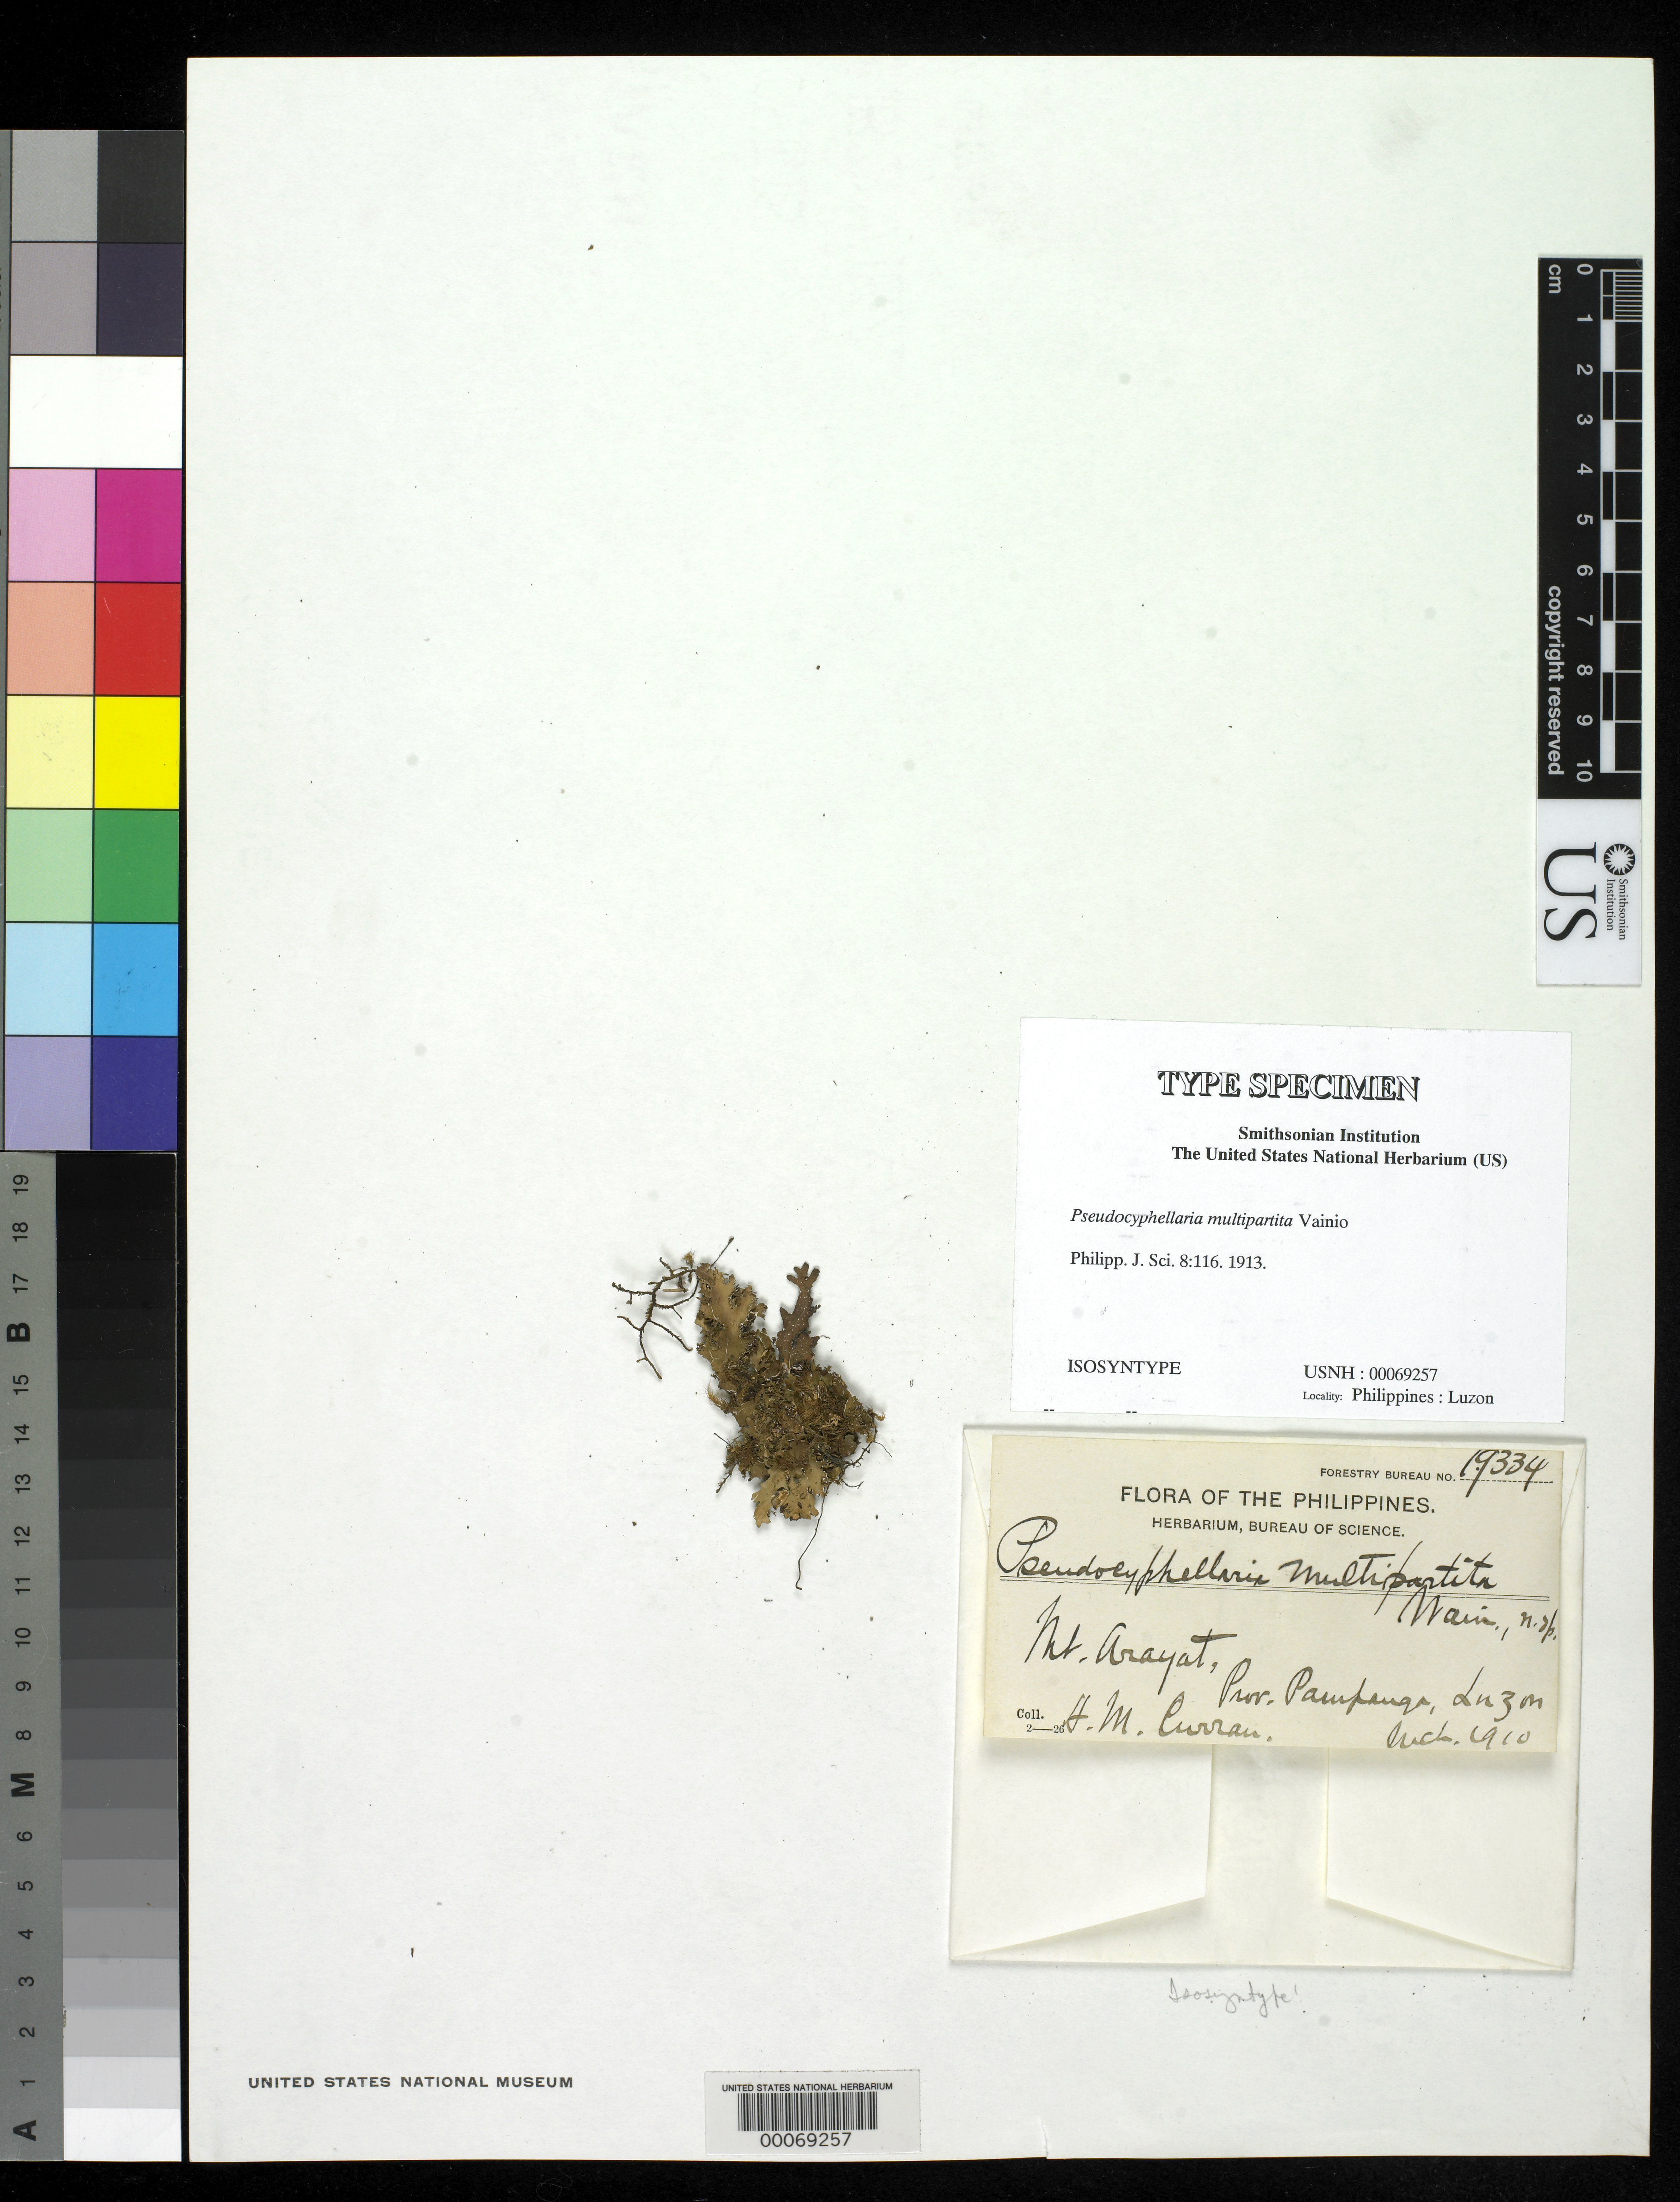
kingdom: Fungi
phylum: Ascomycota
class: Lecanoromycetes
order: Peltigerales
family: Lobariaceae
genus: Pseudocyphellaria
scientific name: Pseudocyphellaria multipartita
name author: Vain.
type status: Isosyntype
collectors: H. M. Curran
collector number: Bur. Sci. 19334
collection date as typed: Mar 1910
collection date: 1910-03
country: Philippines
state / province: Central Luzon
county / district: Pampanga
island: Luzon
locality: Mt. Arayat.